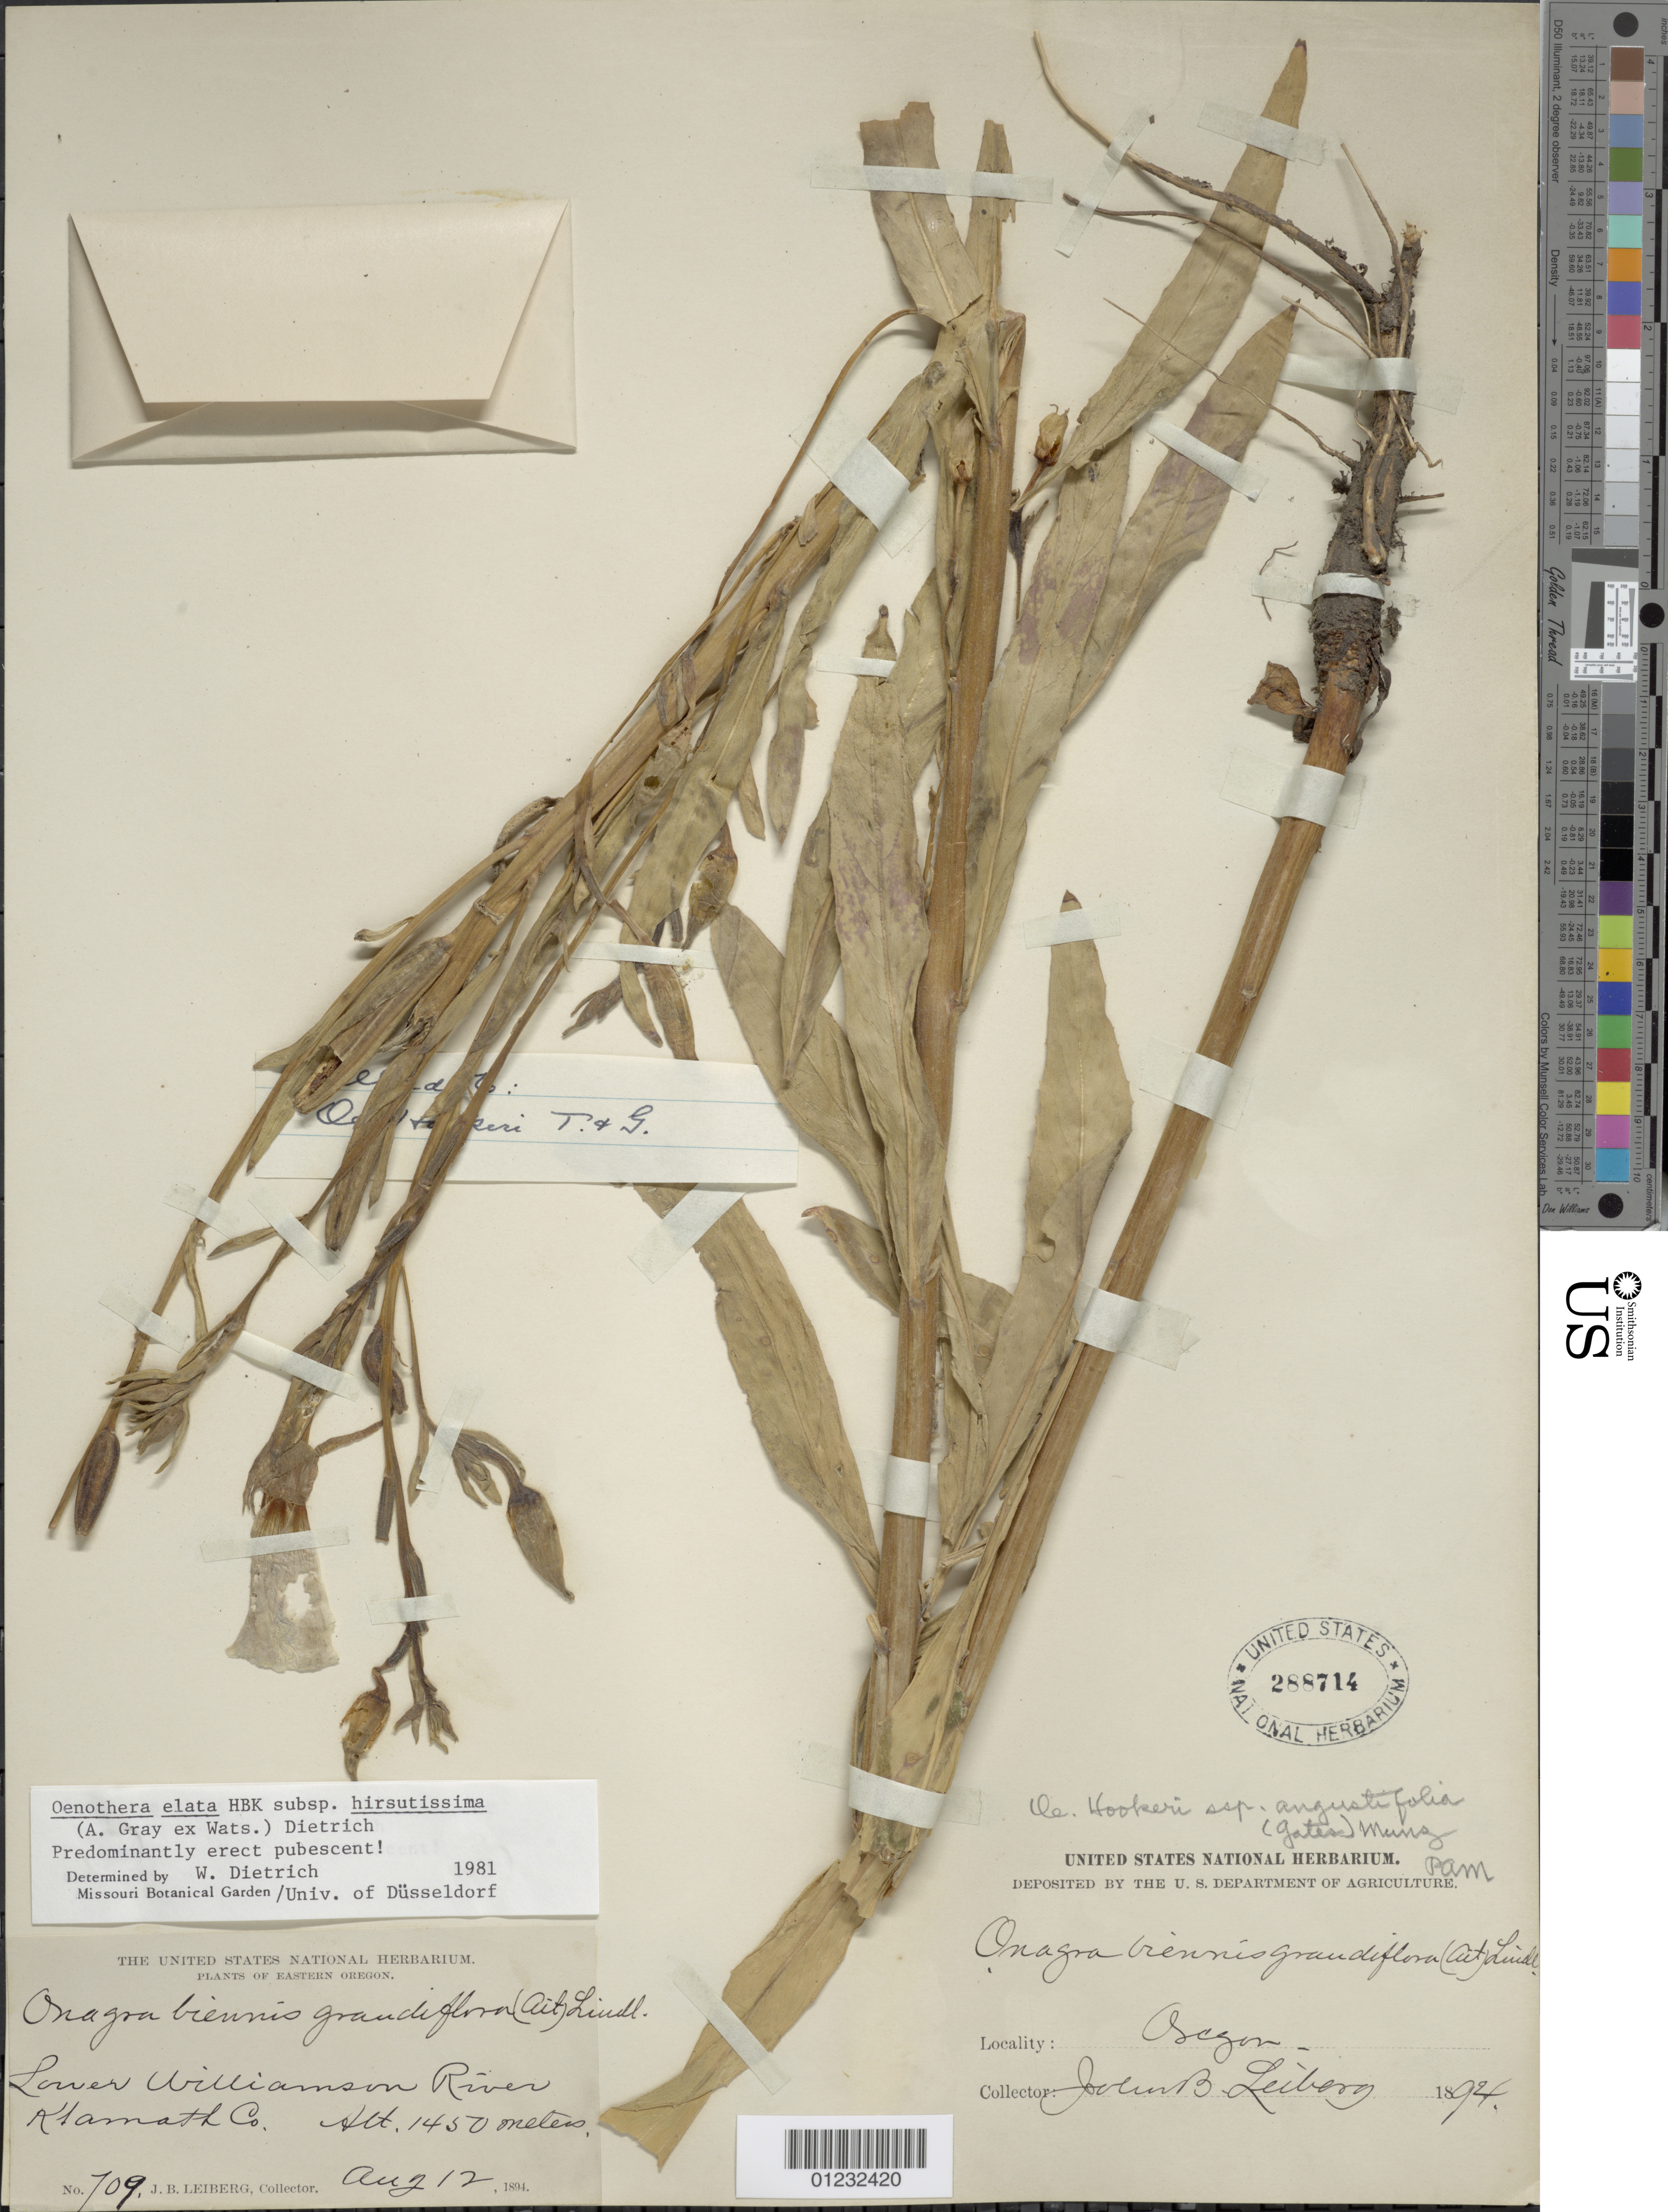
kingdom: Plantae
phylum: Tracheophyta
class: Magnoliopsida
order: Myrtales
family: Onagraceae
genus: Oenothera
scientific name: Oenothera elata subsp. hirsutissima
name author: (A. Gray ex S. Watson) W. Dietr.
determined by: Dietrich, W.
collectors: J. Leiberg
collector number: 709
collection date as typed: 12 Aug 1894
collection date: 1894-08-12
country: United States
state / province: Oregon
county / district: Klamath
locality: Lower Williamson River.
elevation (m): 1450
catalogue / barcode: US 288714